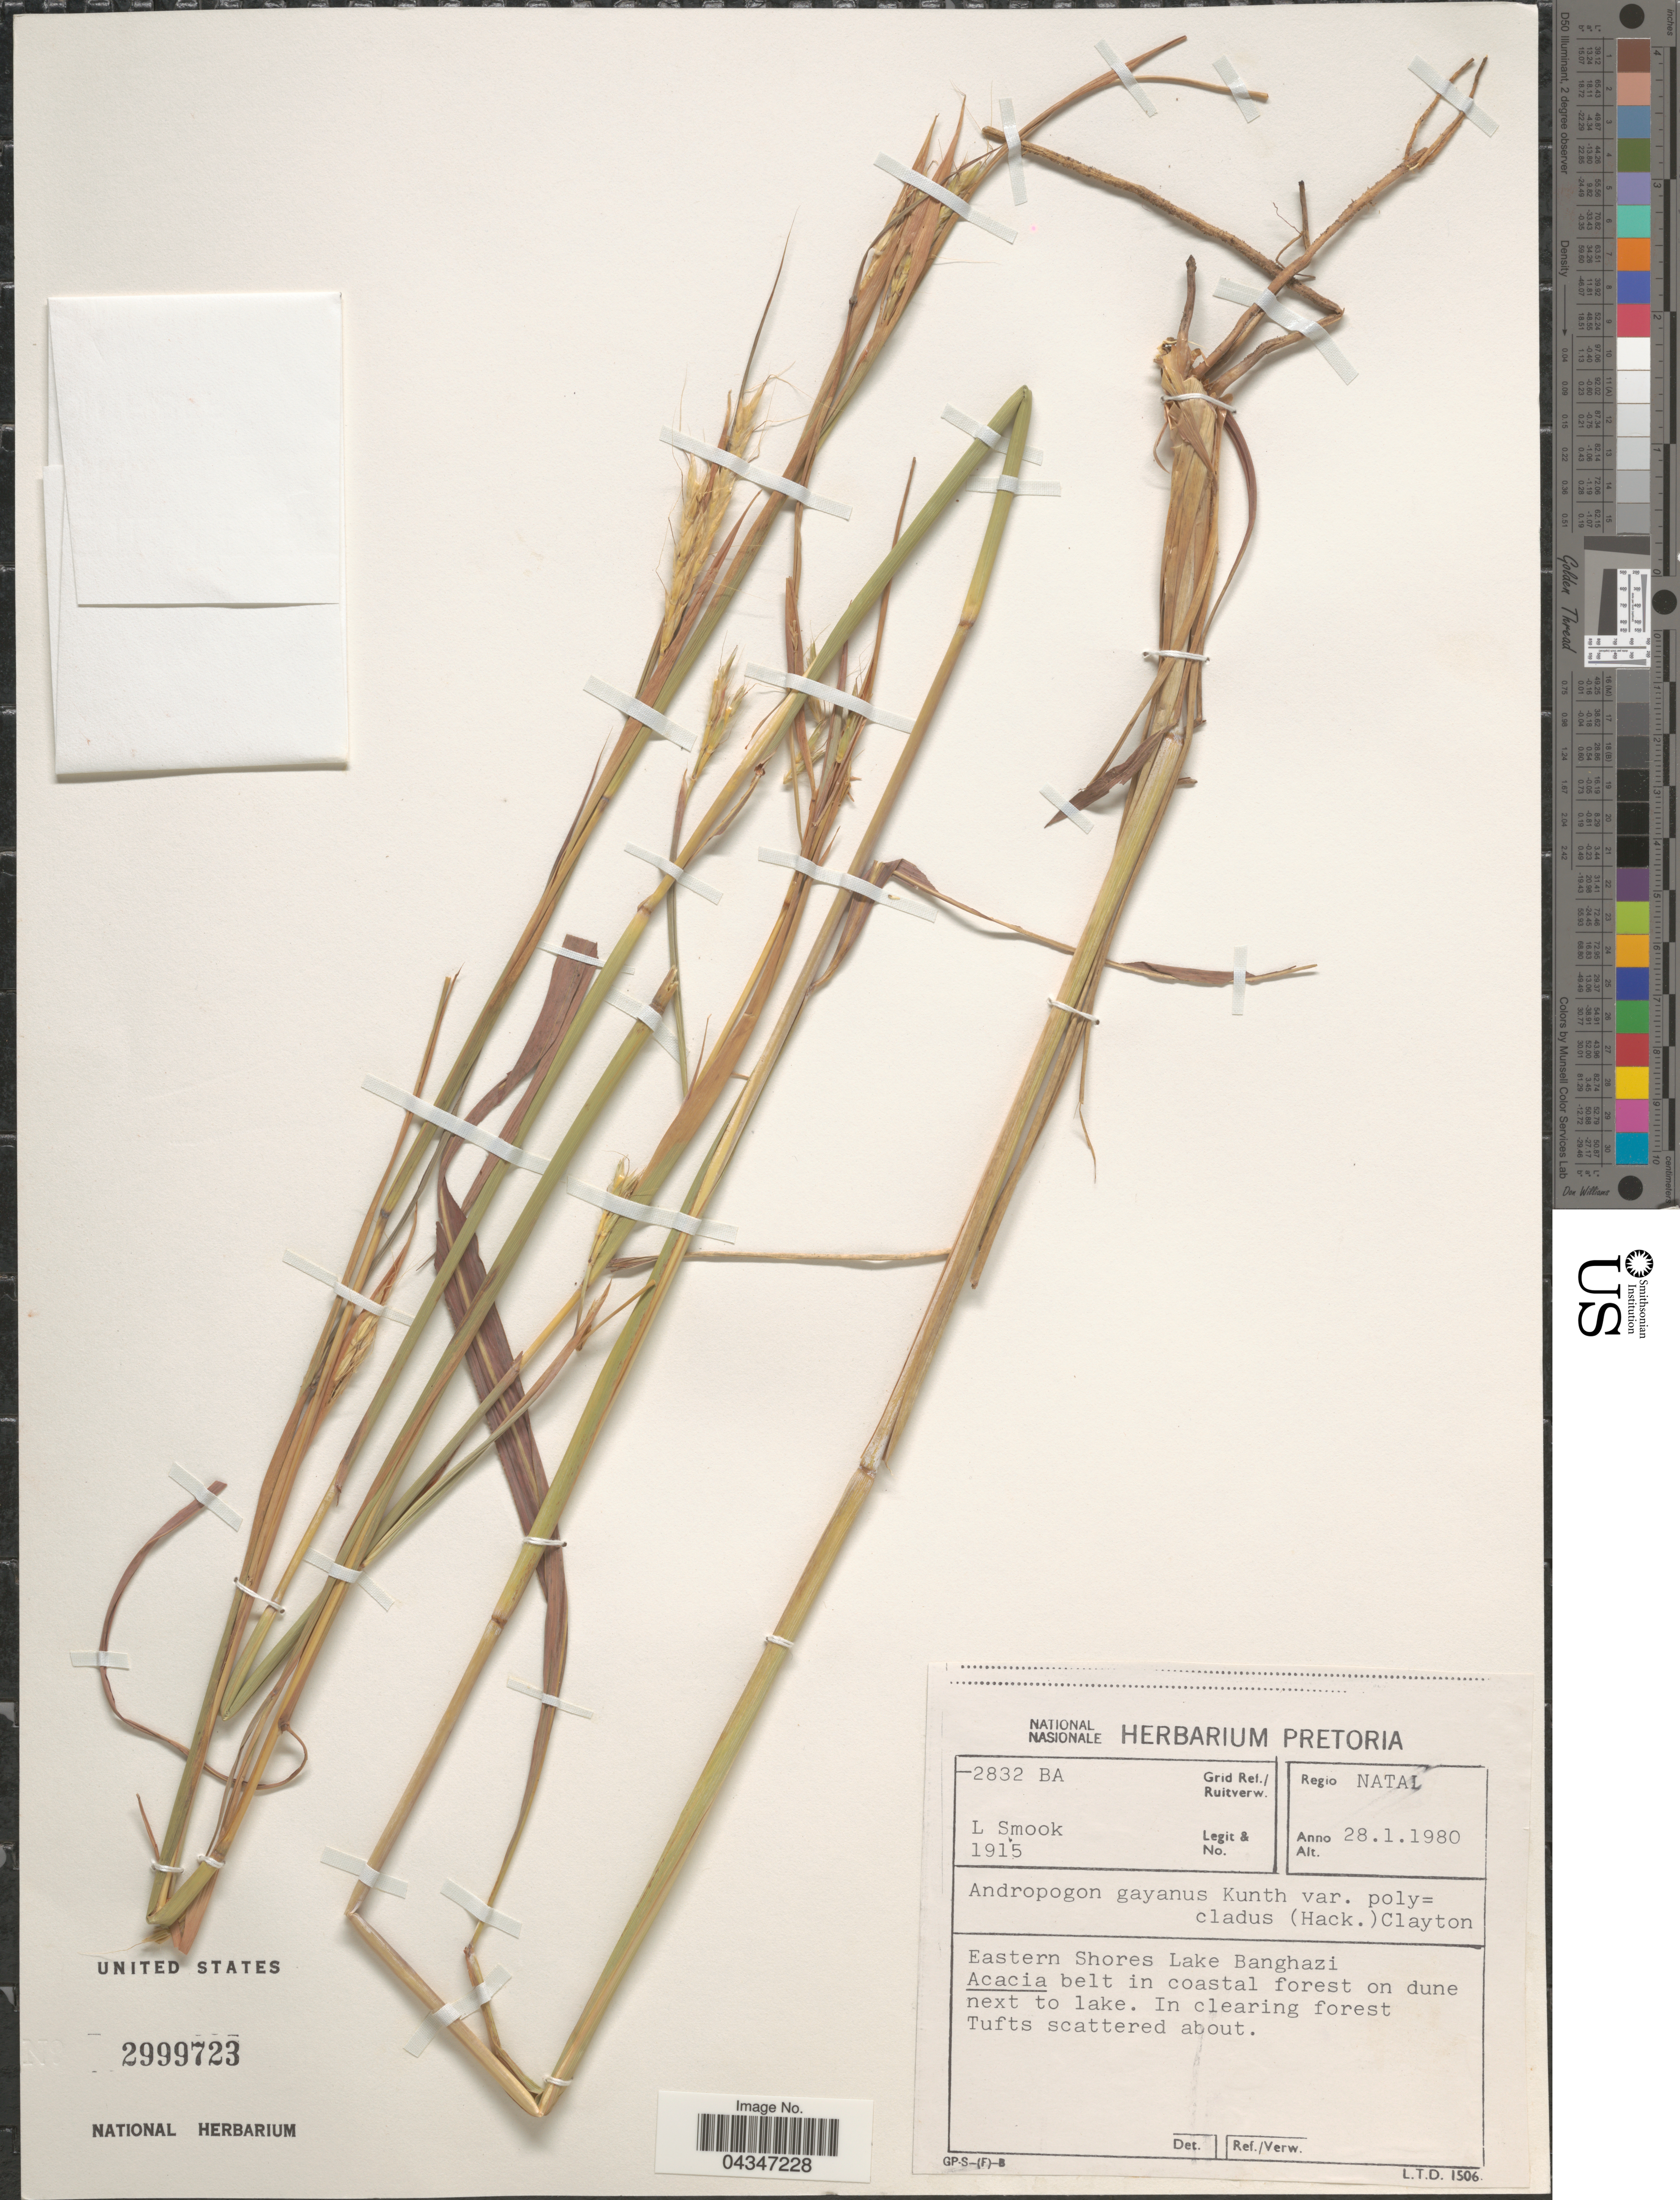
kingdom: Plantae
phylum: Tracheophyta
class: Liliopsida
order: Poales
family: Poaceae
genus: Andropogon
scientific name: Andropogon gayanus var. polycladus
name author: (Hack.) Clayton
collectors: L. Smook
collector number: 1915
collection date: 1980-01-28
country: South Africa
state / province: KwaZulu-Natal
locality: Grid Ref./ Ruitverw. -2832 BA. Regio Natal. Eastern Shores Lake Banghazi.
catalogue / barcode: US 2999723